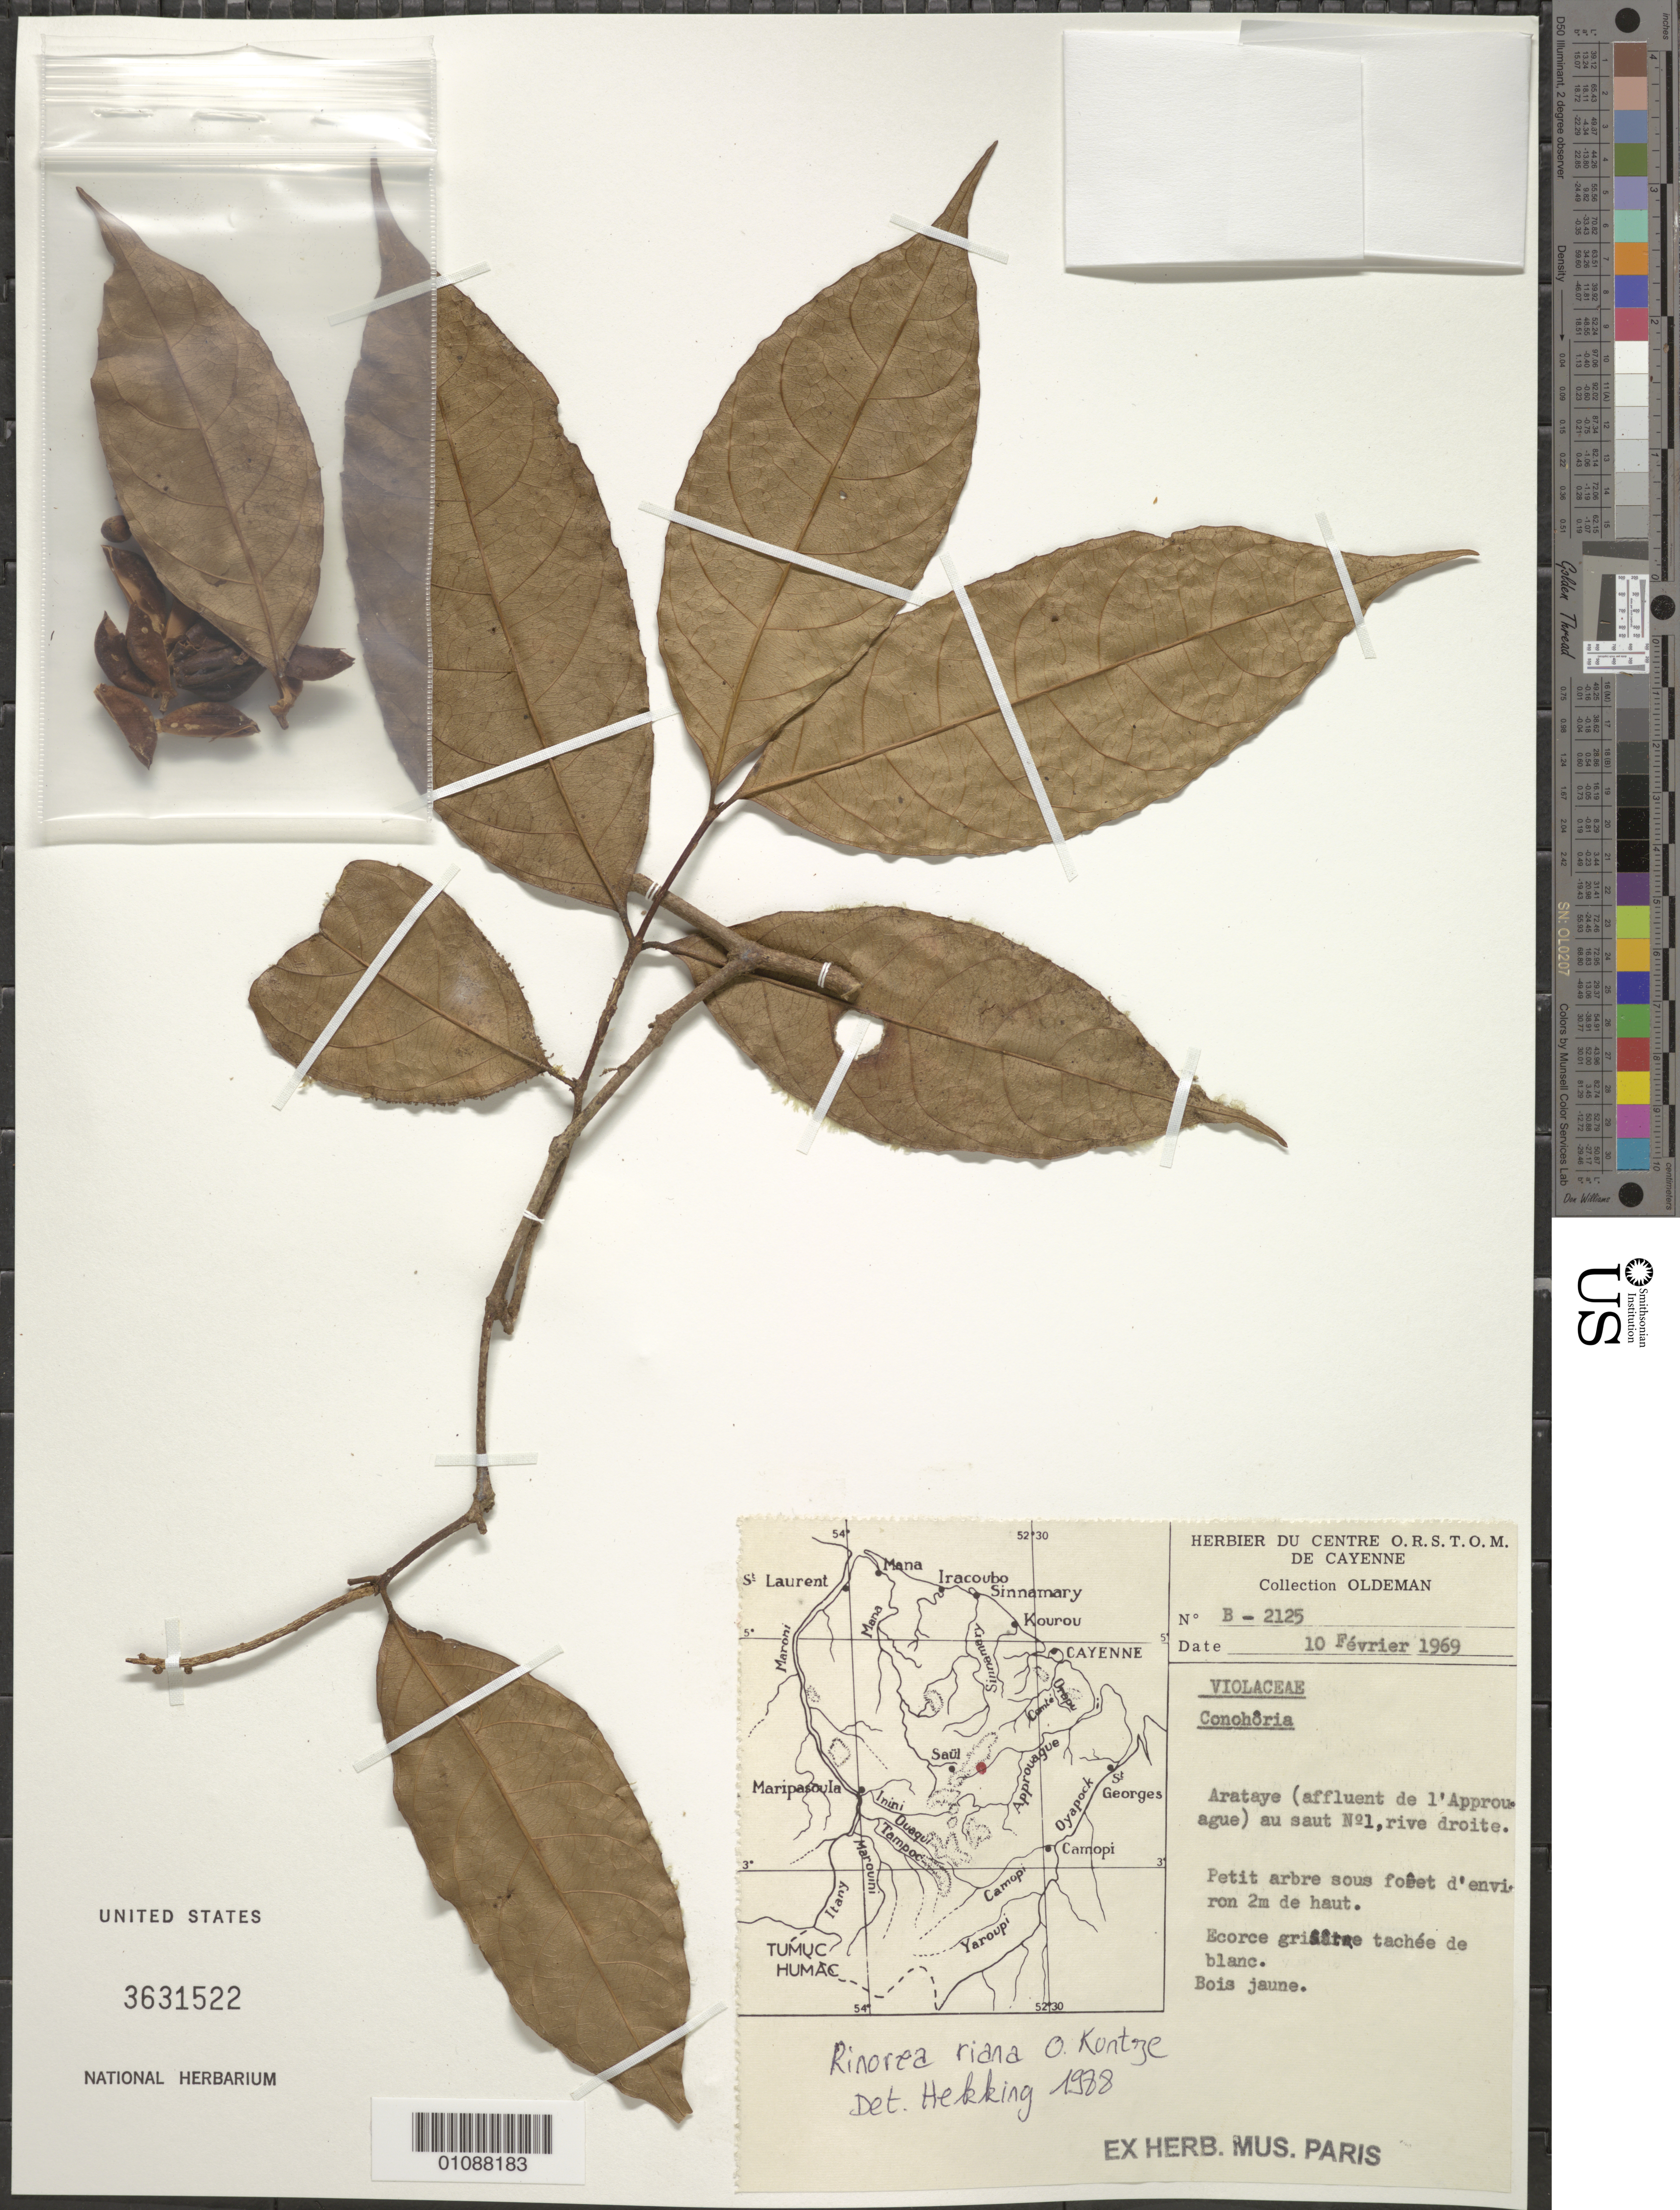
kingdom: Plantae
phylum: Tracheophyta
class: Magnoliopsida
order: Malpighiales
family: Violaceae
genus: Rinorea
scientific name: Rinorea riana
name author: Kuntze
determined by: Hekking, W. H. A.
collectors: R. Oldeman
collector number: B 2125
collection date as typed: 10-Feb-69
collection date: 1969-02-10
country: French Guiana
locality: Rivière Arataye (affluent de l'Approuague), au saut nº1 rive droite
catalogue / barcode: US 3631522